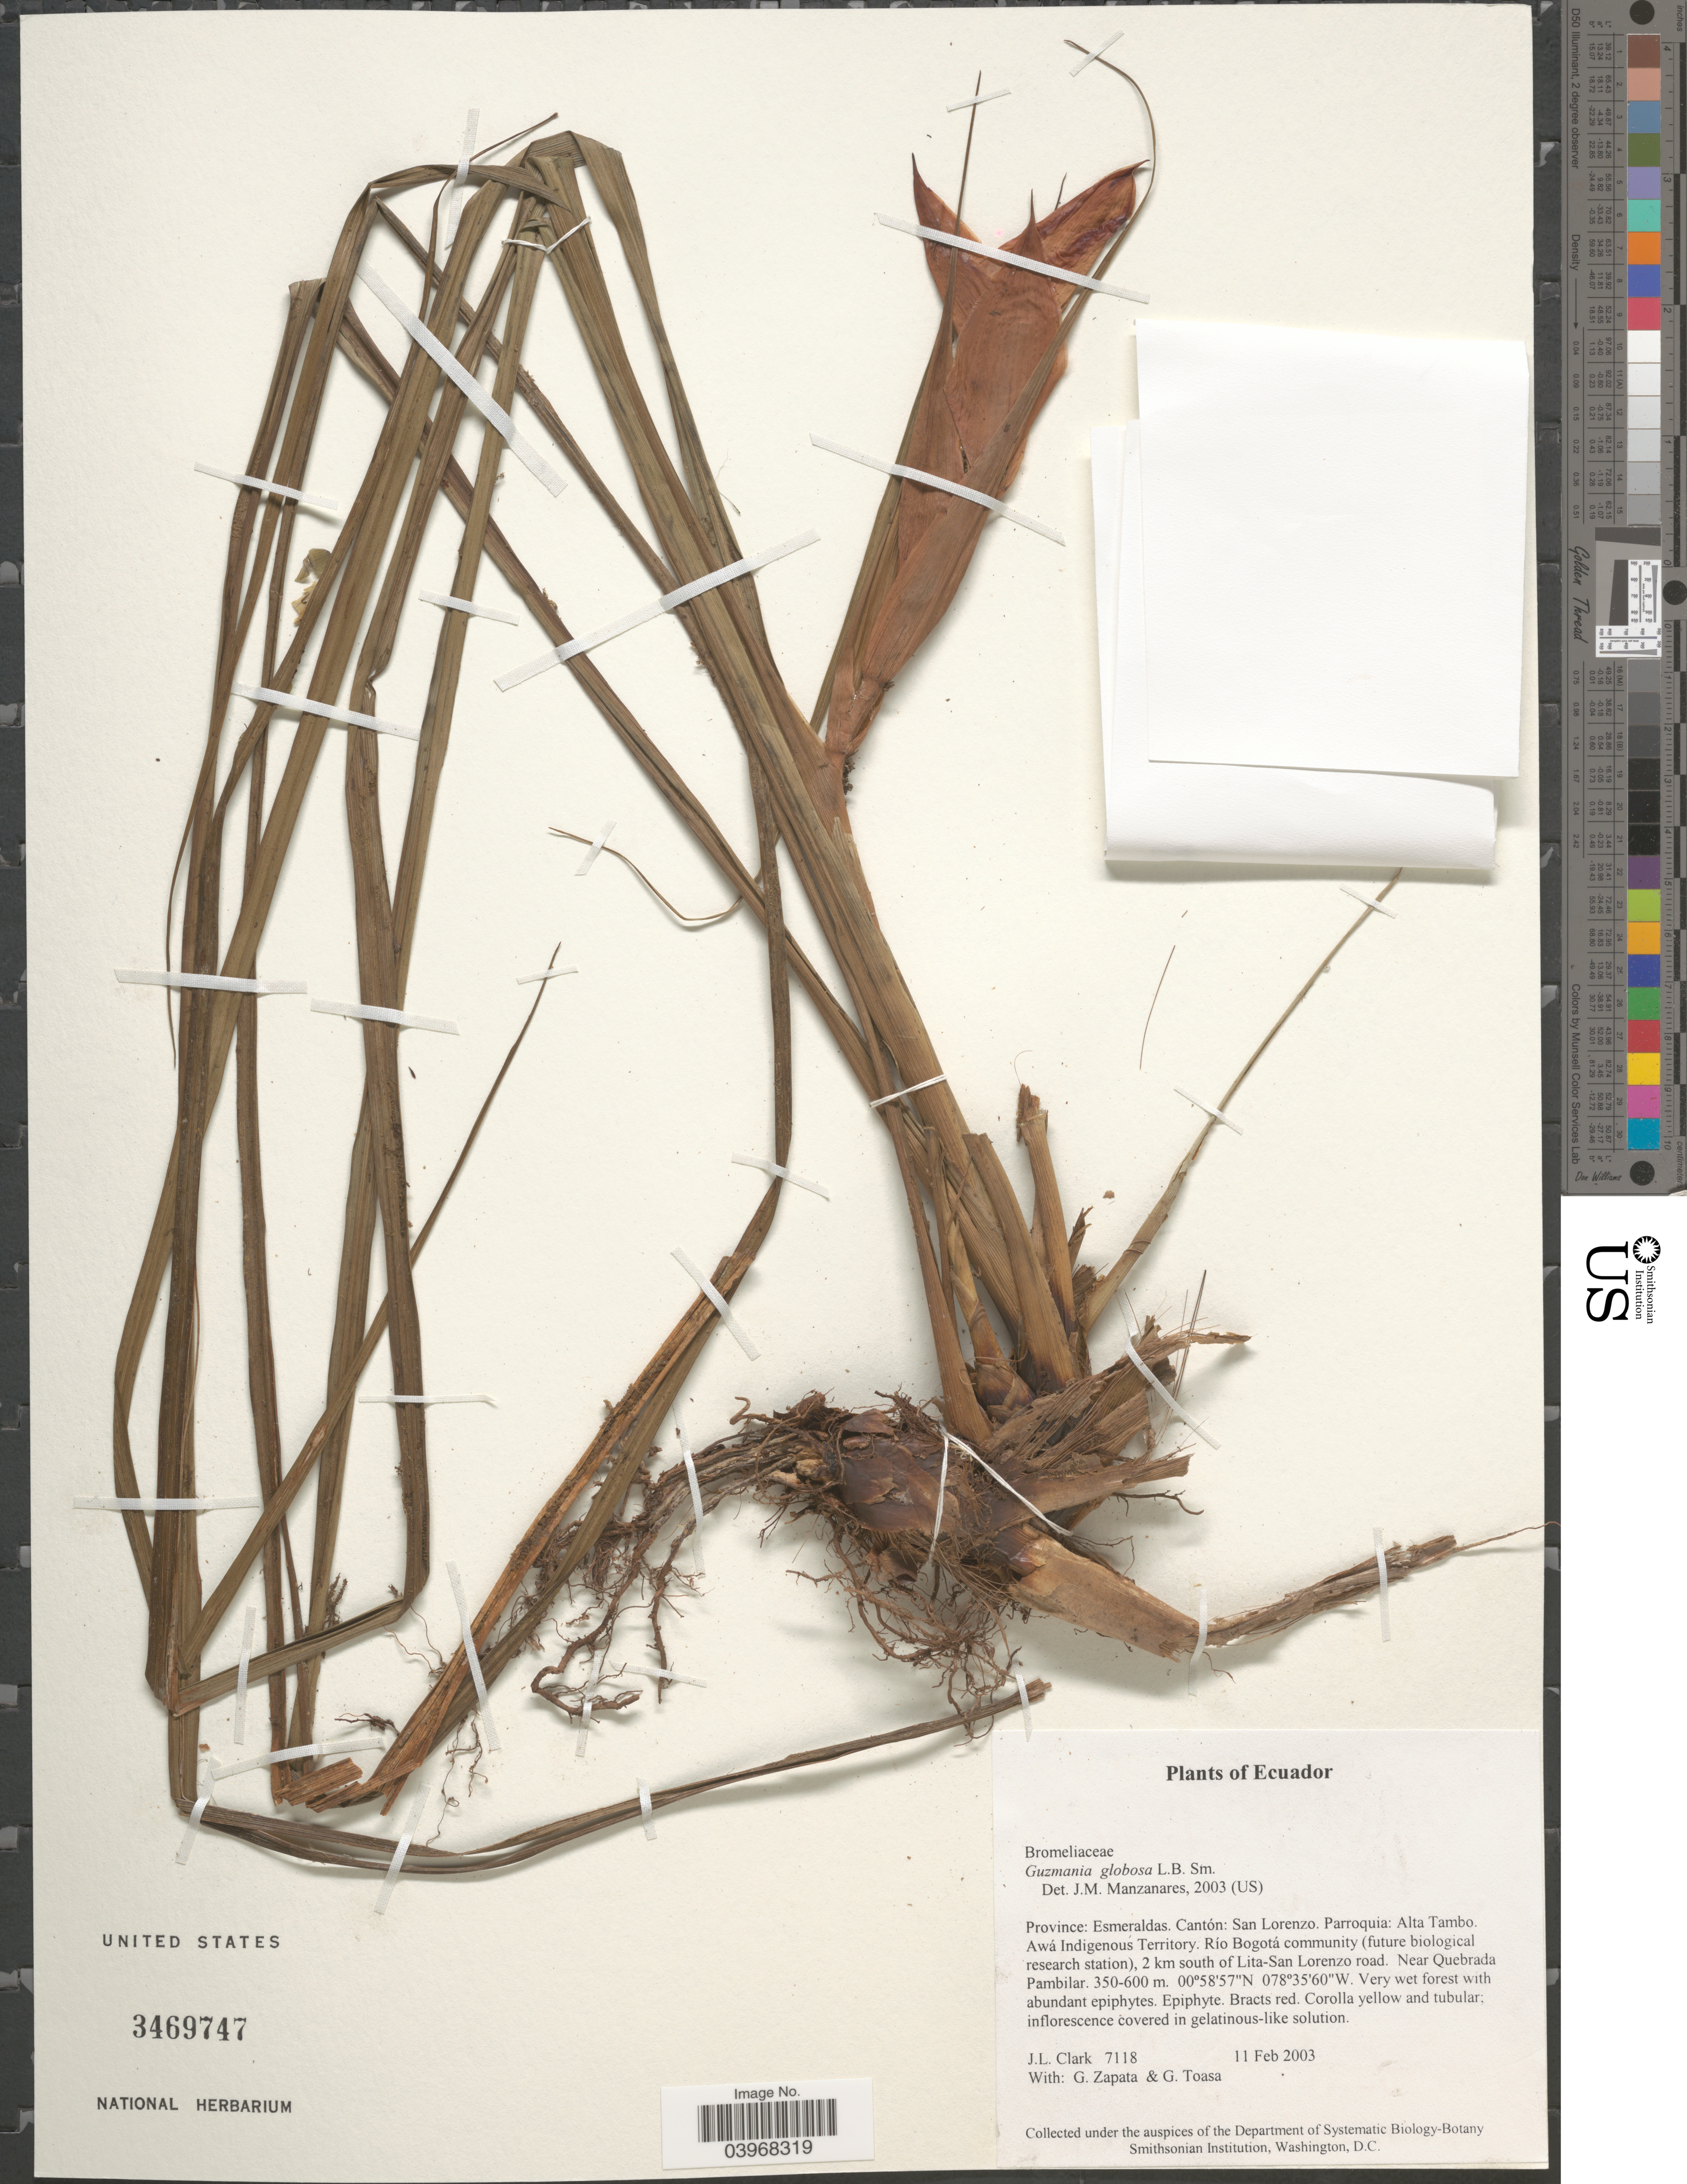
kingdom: Plantae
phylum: Tracheophyta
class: Liliopsida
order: Poales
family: Bromeliaceae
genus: Guzmania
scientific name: Guzmania globosa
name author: L.B. Sm.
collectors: J. J. Clark, G. Zapata & G. Toasa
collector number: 7118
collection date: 2003-02-11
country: Ecuador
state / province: Esmeraldas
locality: Cantón: San Lorenzo. Parroquia: Alta Tambo. Awá Indigenous Territory. Río Bogotá community (future biological research station), 2 km south of Lita-San Lorenzo road. Near Quebrada Pambilar.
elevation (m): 350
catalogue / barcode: US 3469747